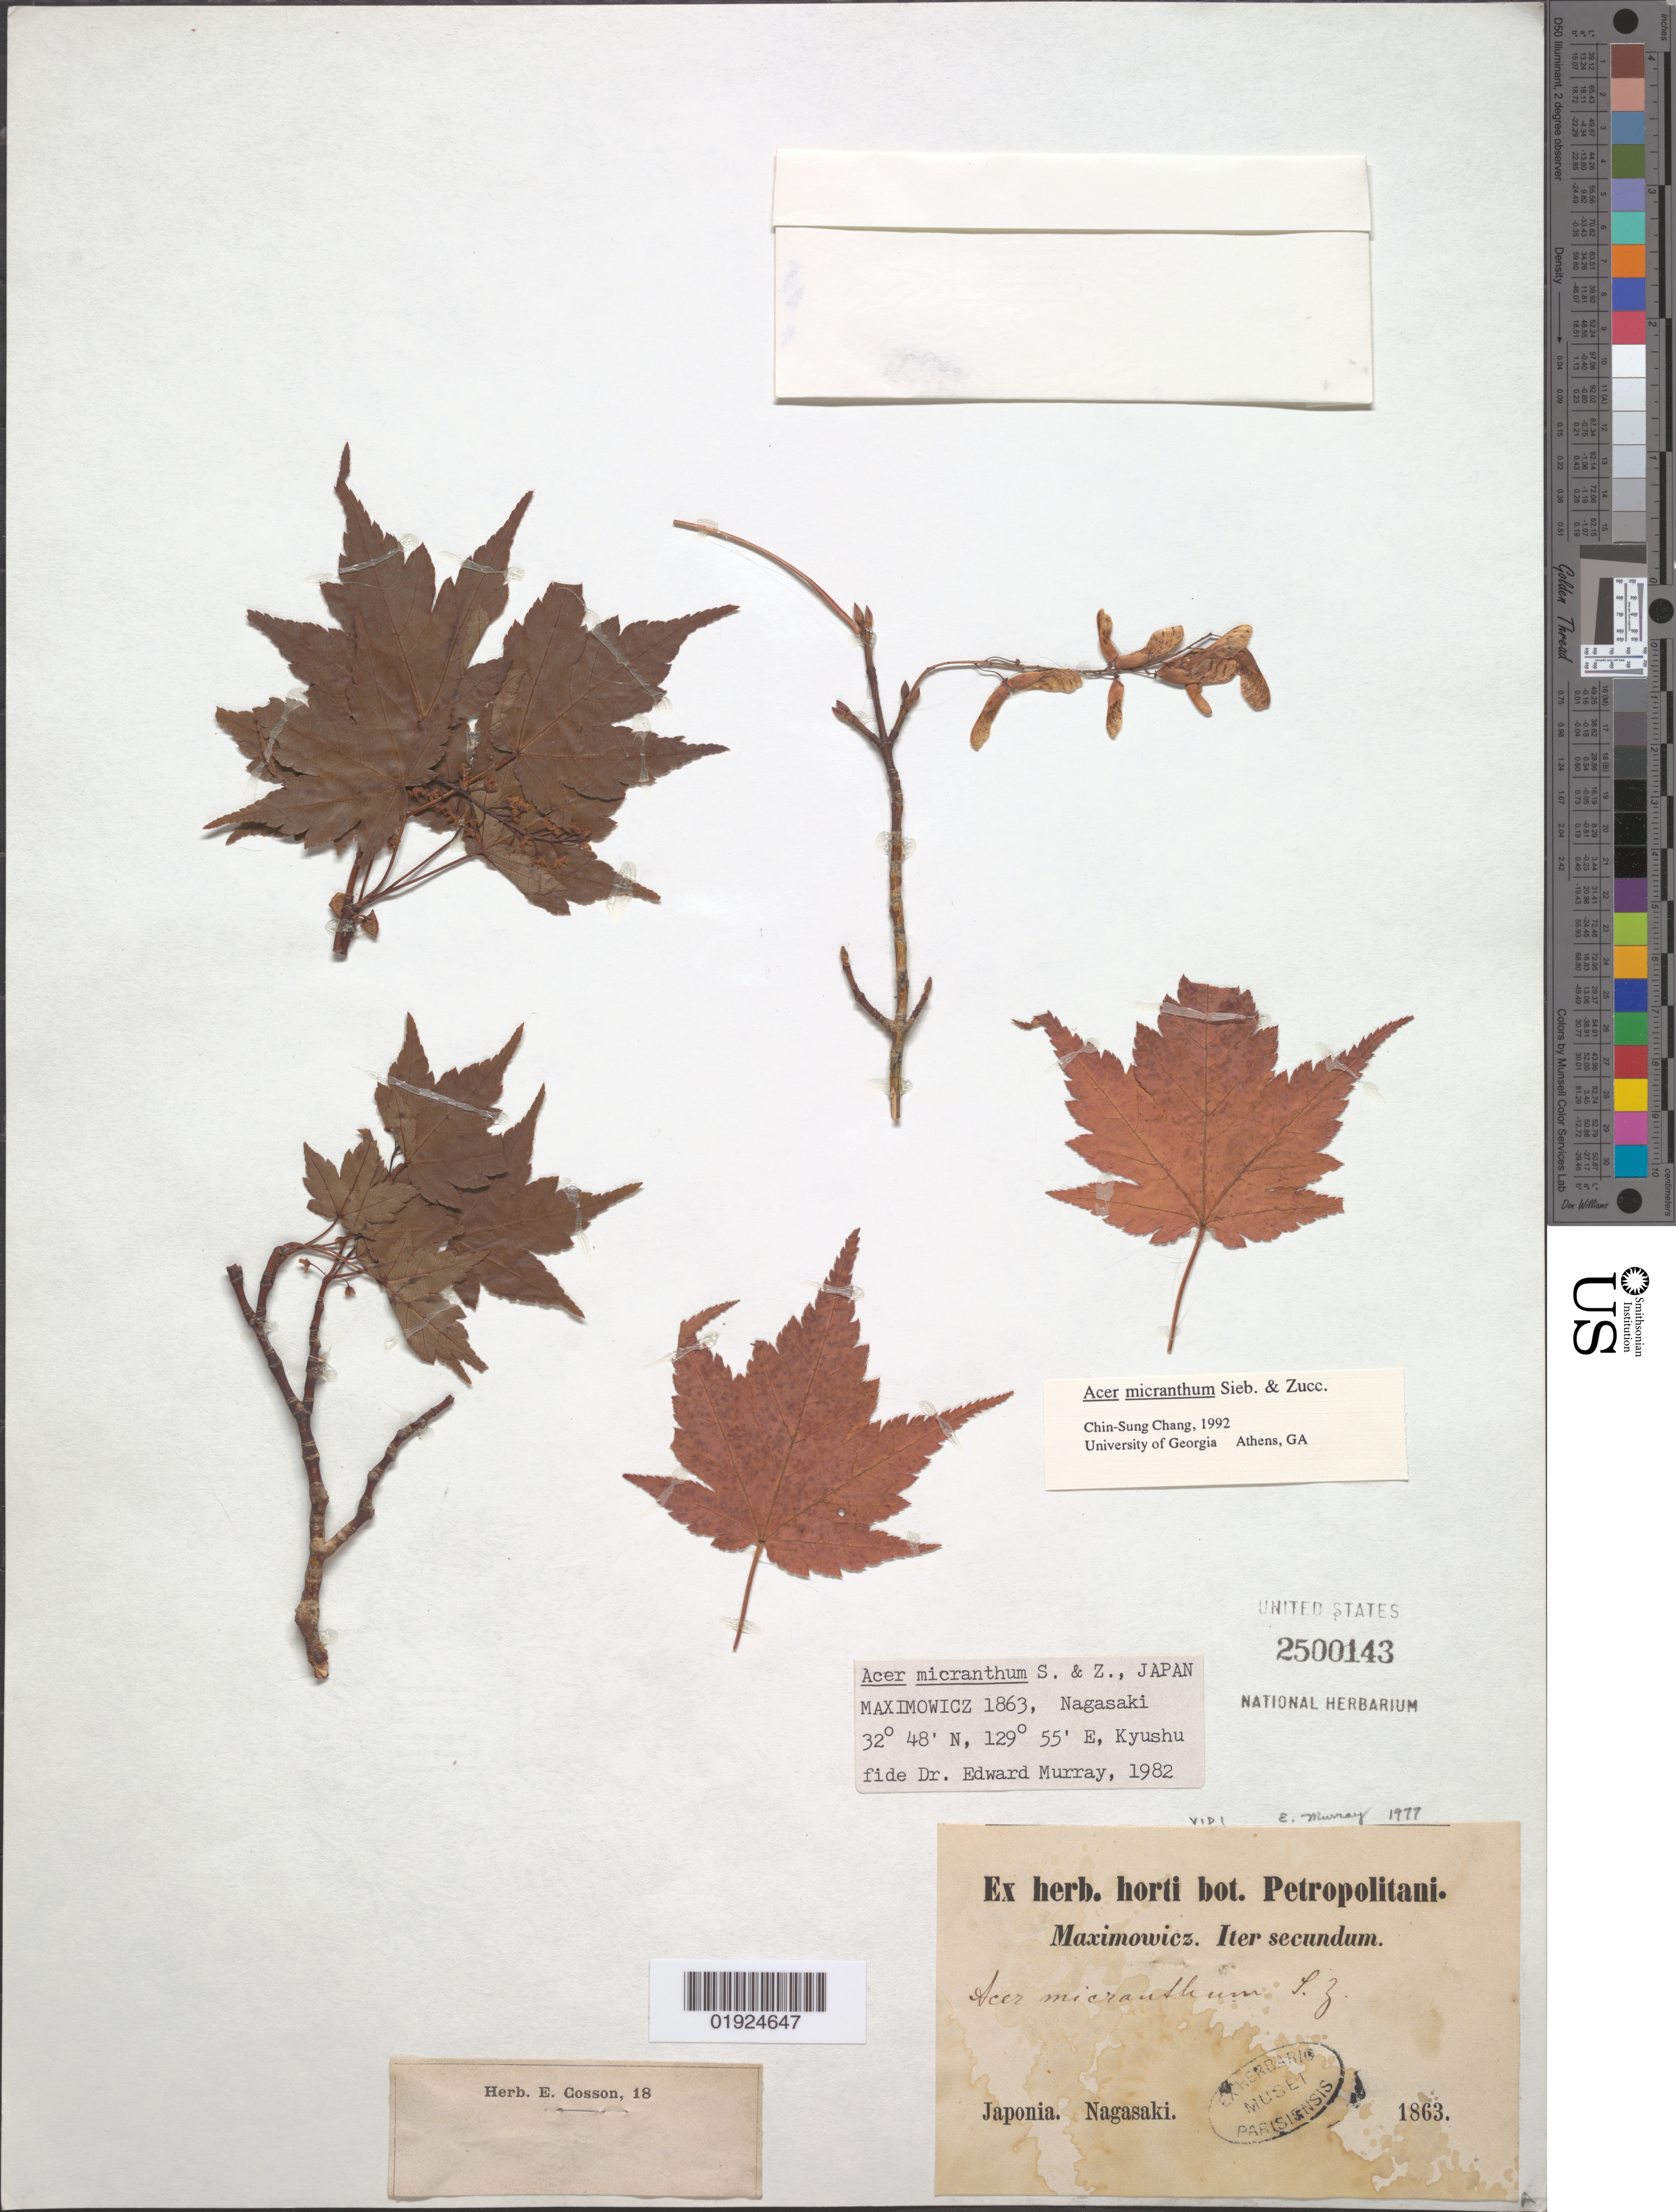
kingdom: Plantae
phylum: Tracheophyta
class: Magnoliopsida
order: Sapindales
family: Sapindaceae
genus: Acer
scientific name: Acer micranthum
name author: Siebold & Zucc.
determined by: Chang, C. S., (SNUA)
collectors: C. J. Maximowicz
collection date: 1863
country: Japan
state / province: Nagasaki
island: Kyushu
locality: Nagasaki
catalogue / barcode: US 2500143